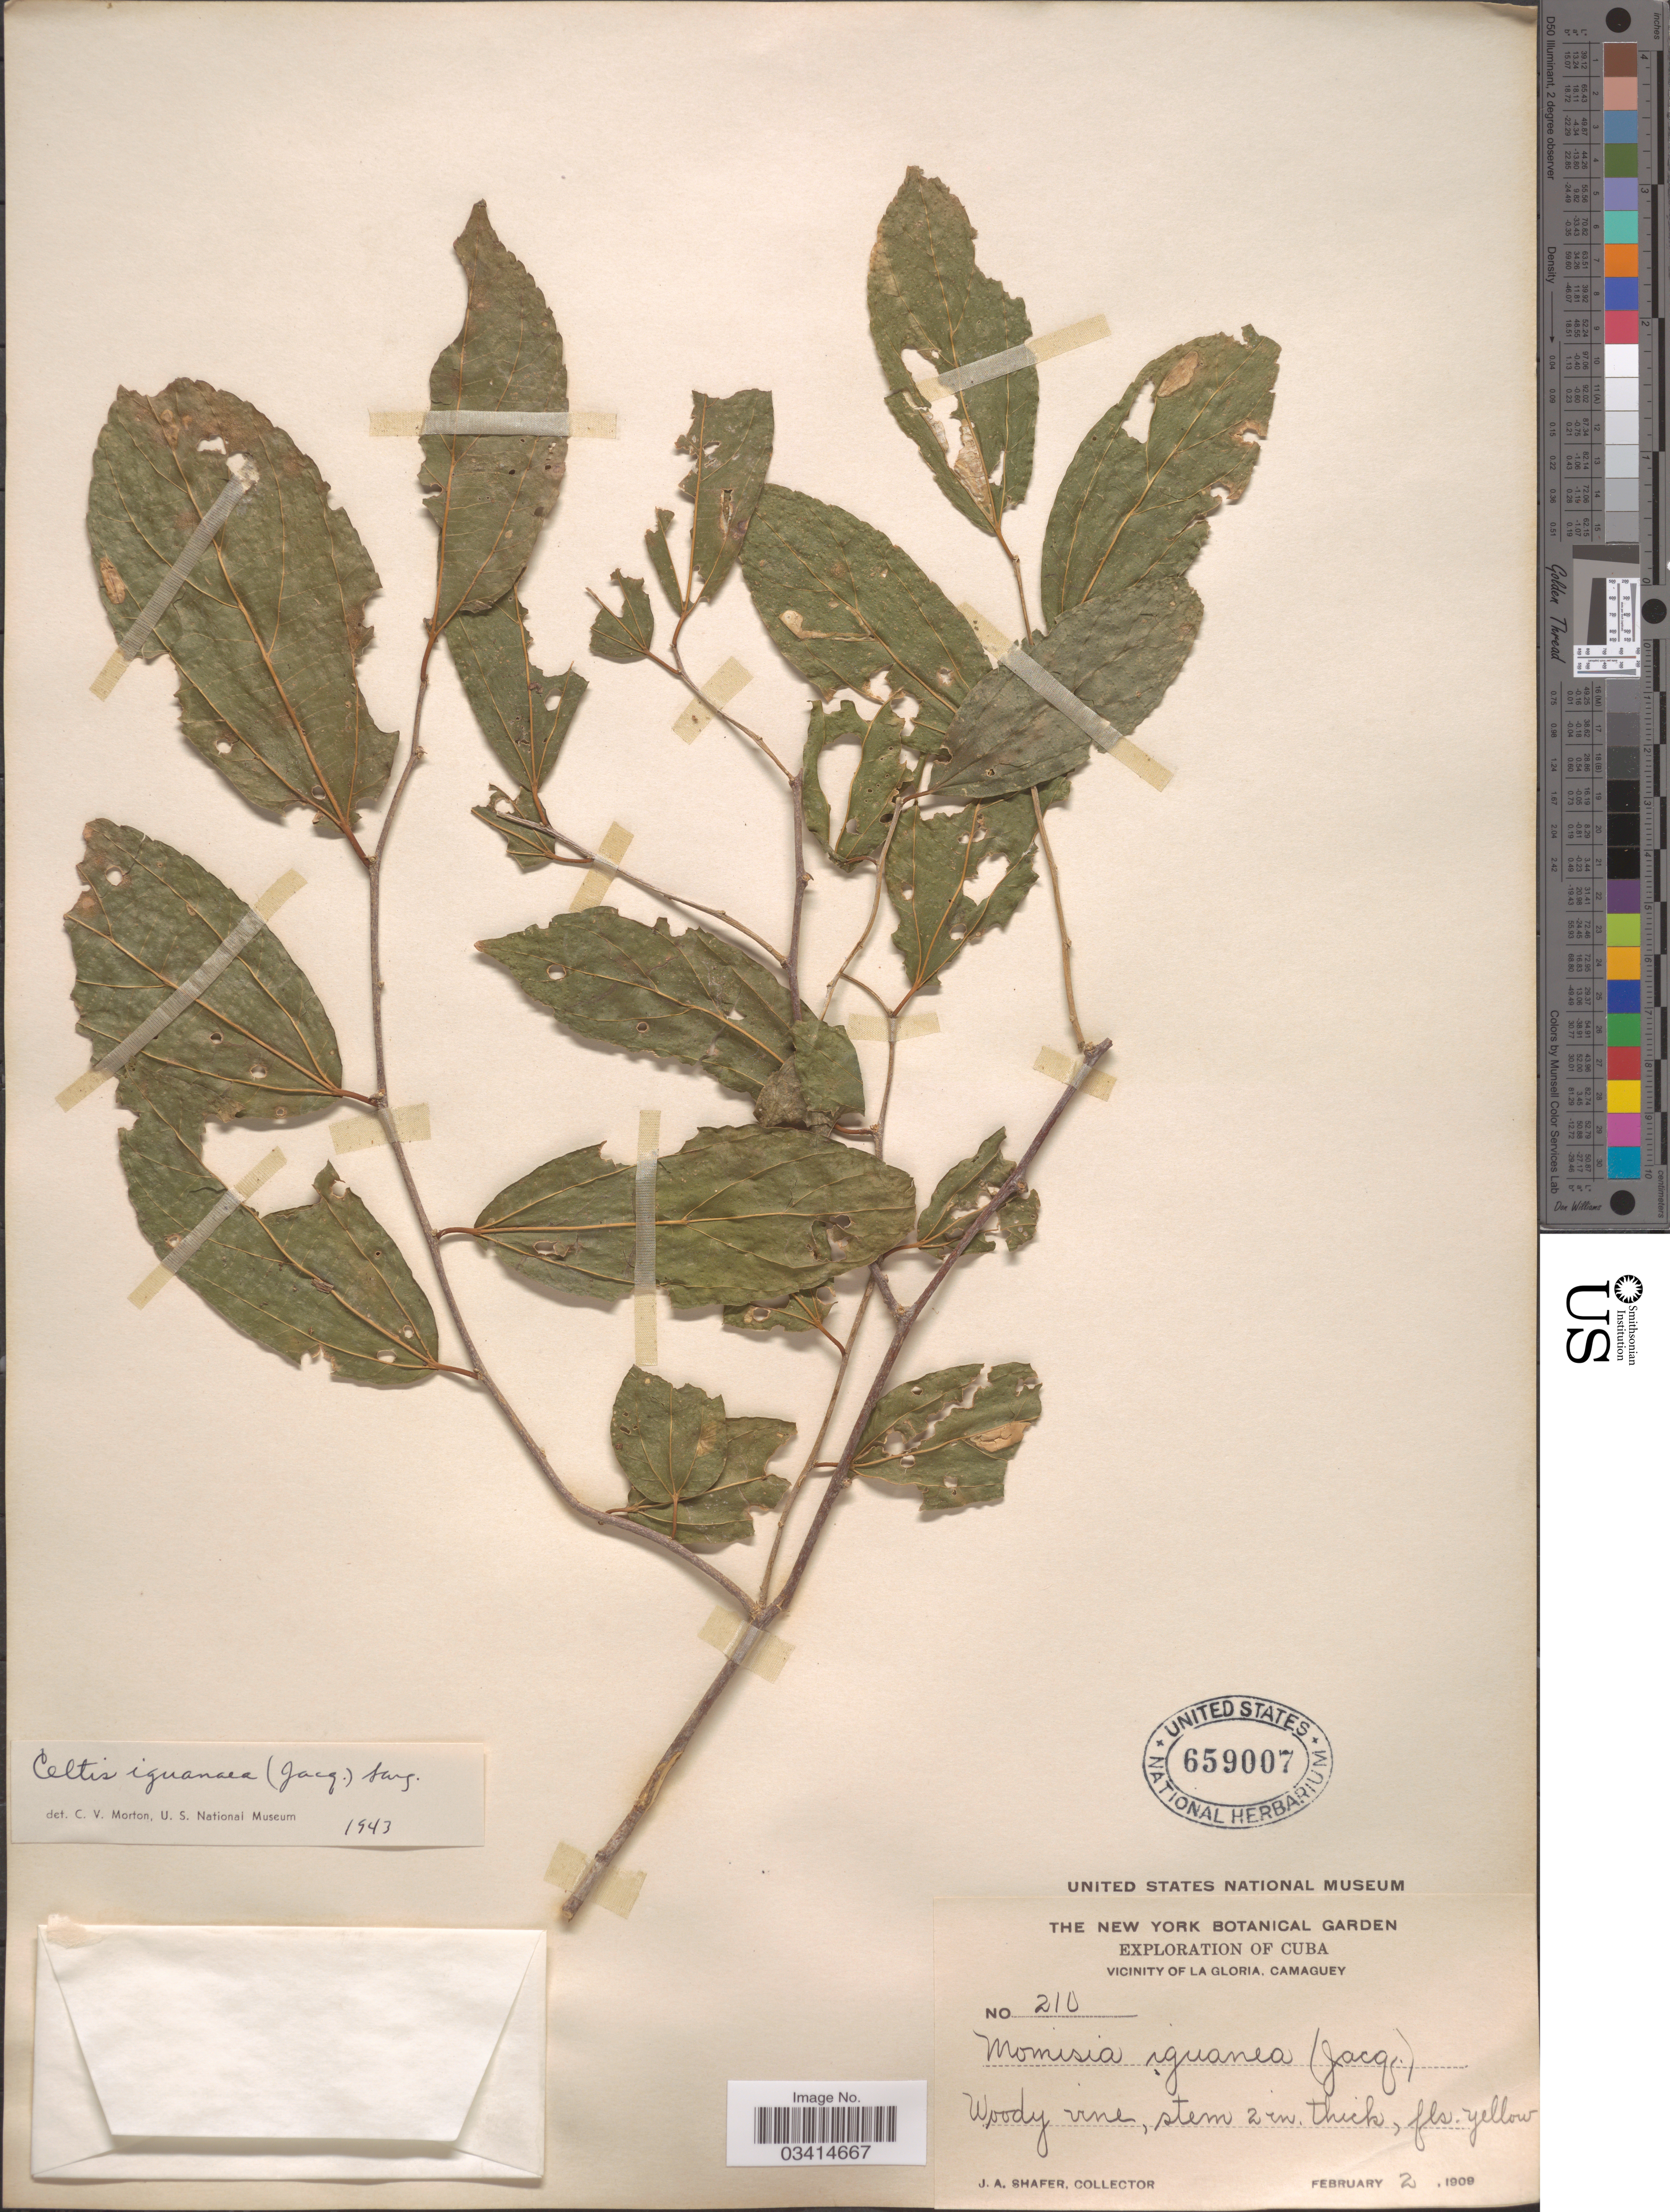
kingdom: Plantae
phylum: Tracheophyta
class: Magnoliopsida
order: Rosales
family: Cannabaceae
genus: Celtis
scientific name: Celtis iguanaea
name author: (Jacq.) Sarg.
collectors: J. A. Shafer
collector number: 210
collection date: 1909-02-02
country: Cuba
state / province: Camagüey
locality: Vicinity of La Gloria.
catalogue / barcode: US 659007